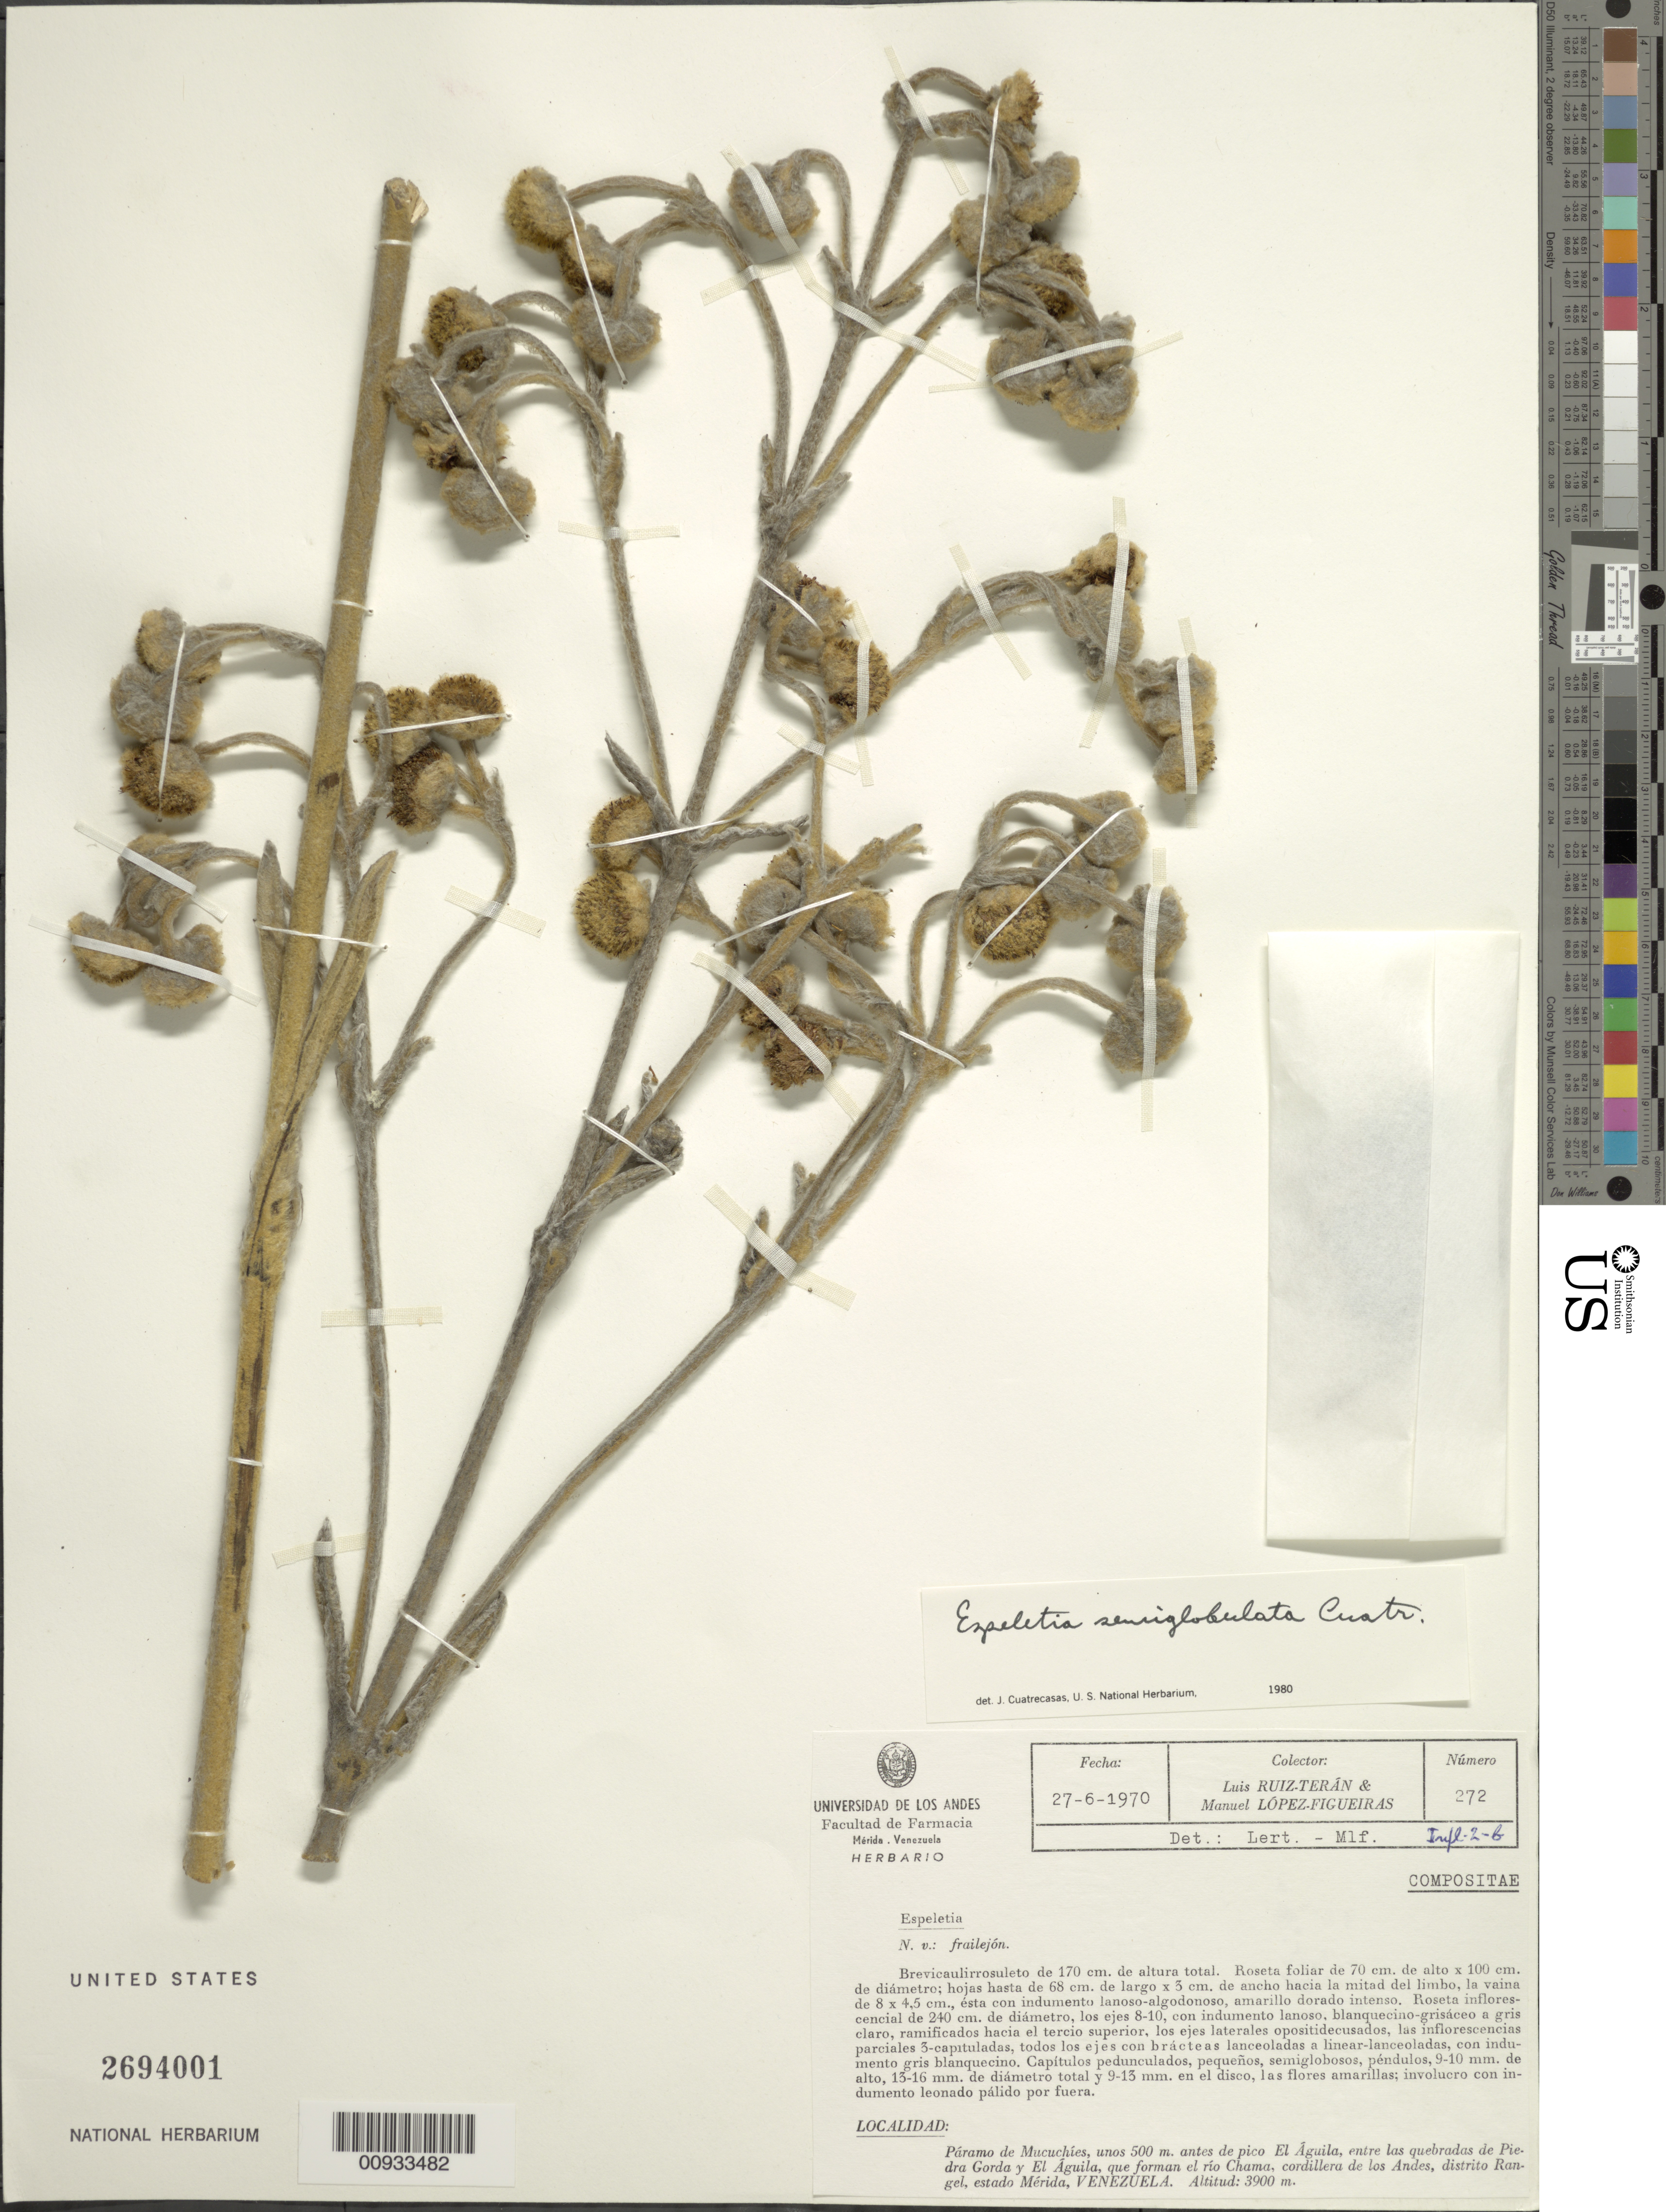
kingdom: Plantae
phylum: Tracheophyta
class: Magnoliopsida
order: Asterales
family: Asteraceae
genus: Espeletia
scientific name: Espeletia semiglobulata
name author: Cuatrec.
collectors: L. Teran & M. López Figueiras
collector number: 272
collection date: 1970-06-27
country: Venezuela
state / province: Mérida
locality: Paramo de Mucuchies, unos 500 m. antes de pico El Aguila, entre las quebradas de Piedra Gorda y El Aguila, que forman el rio Chama, Cordillera de Los Andes, Distrito Rangel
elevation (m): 3900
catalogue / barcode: US 2694001